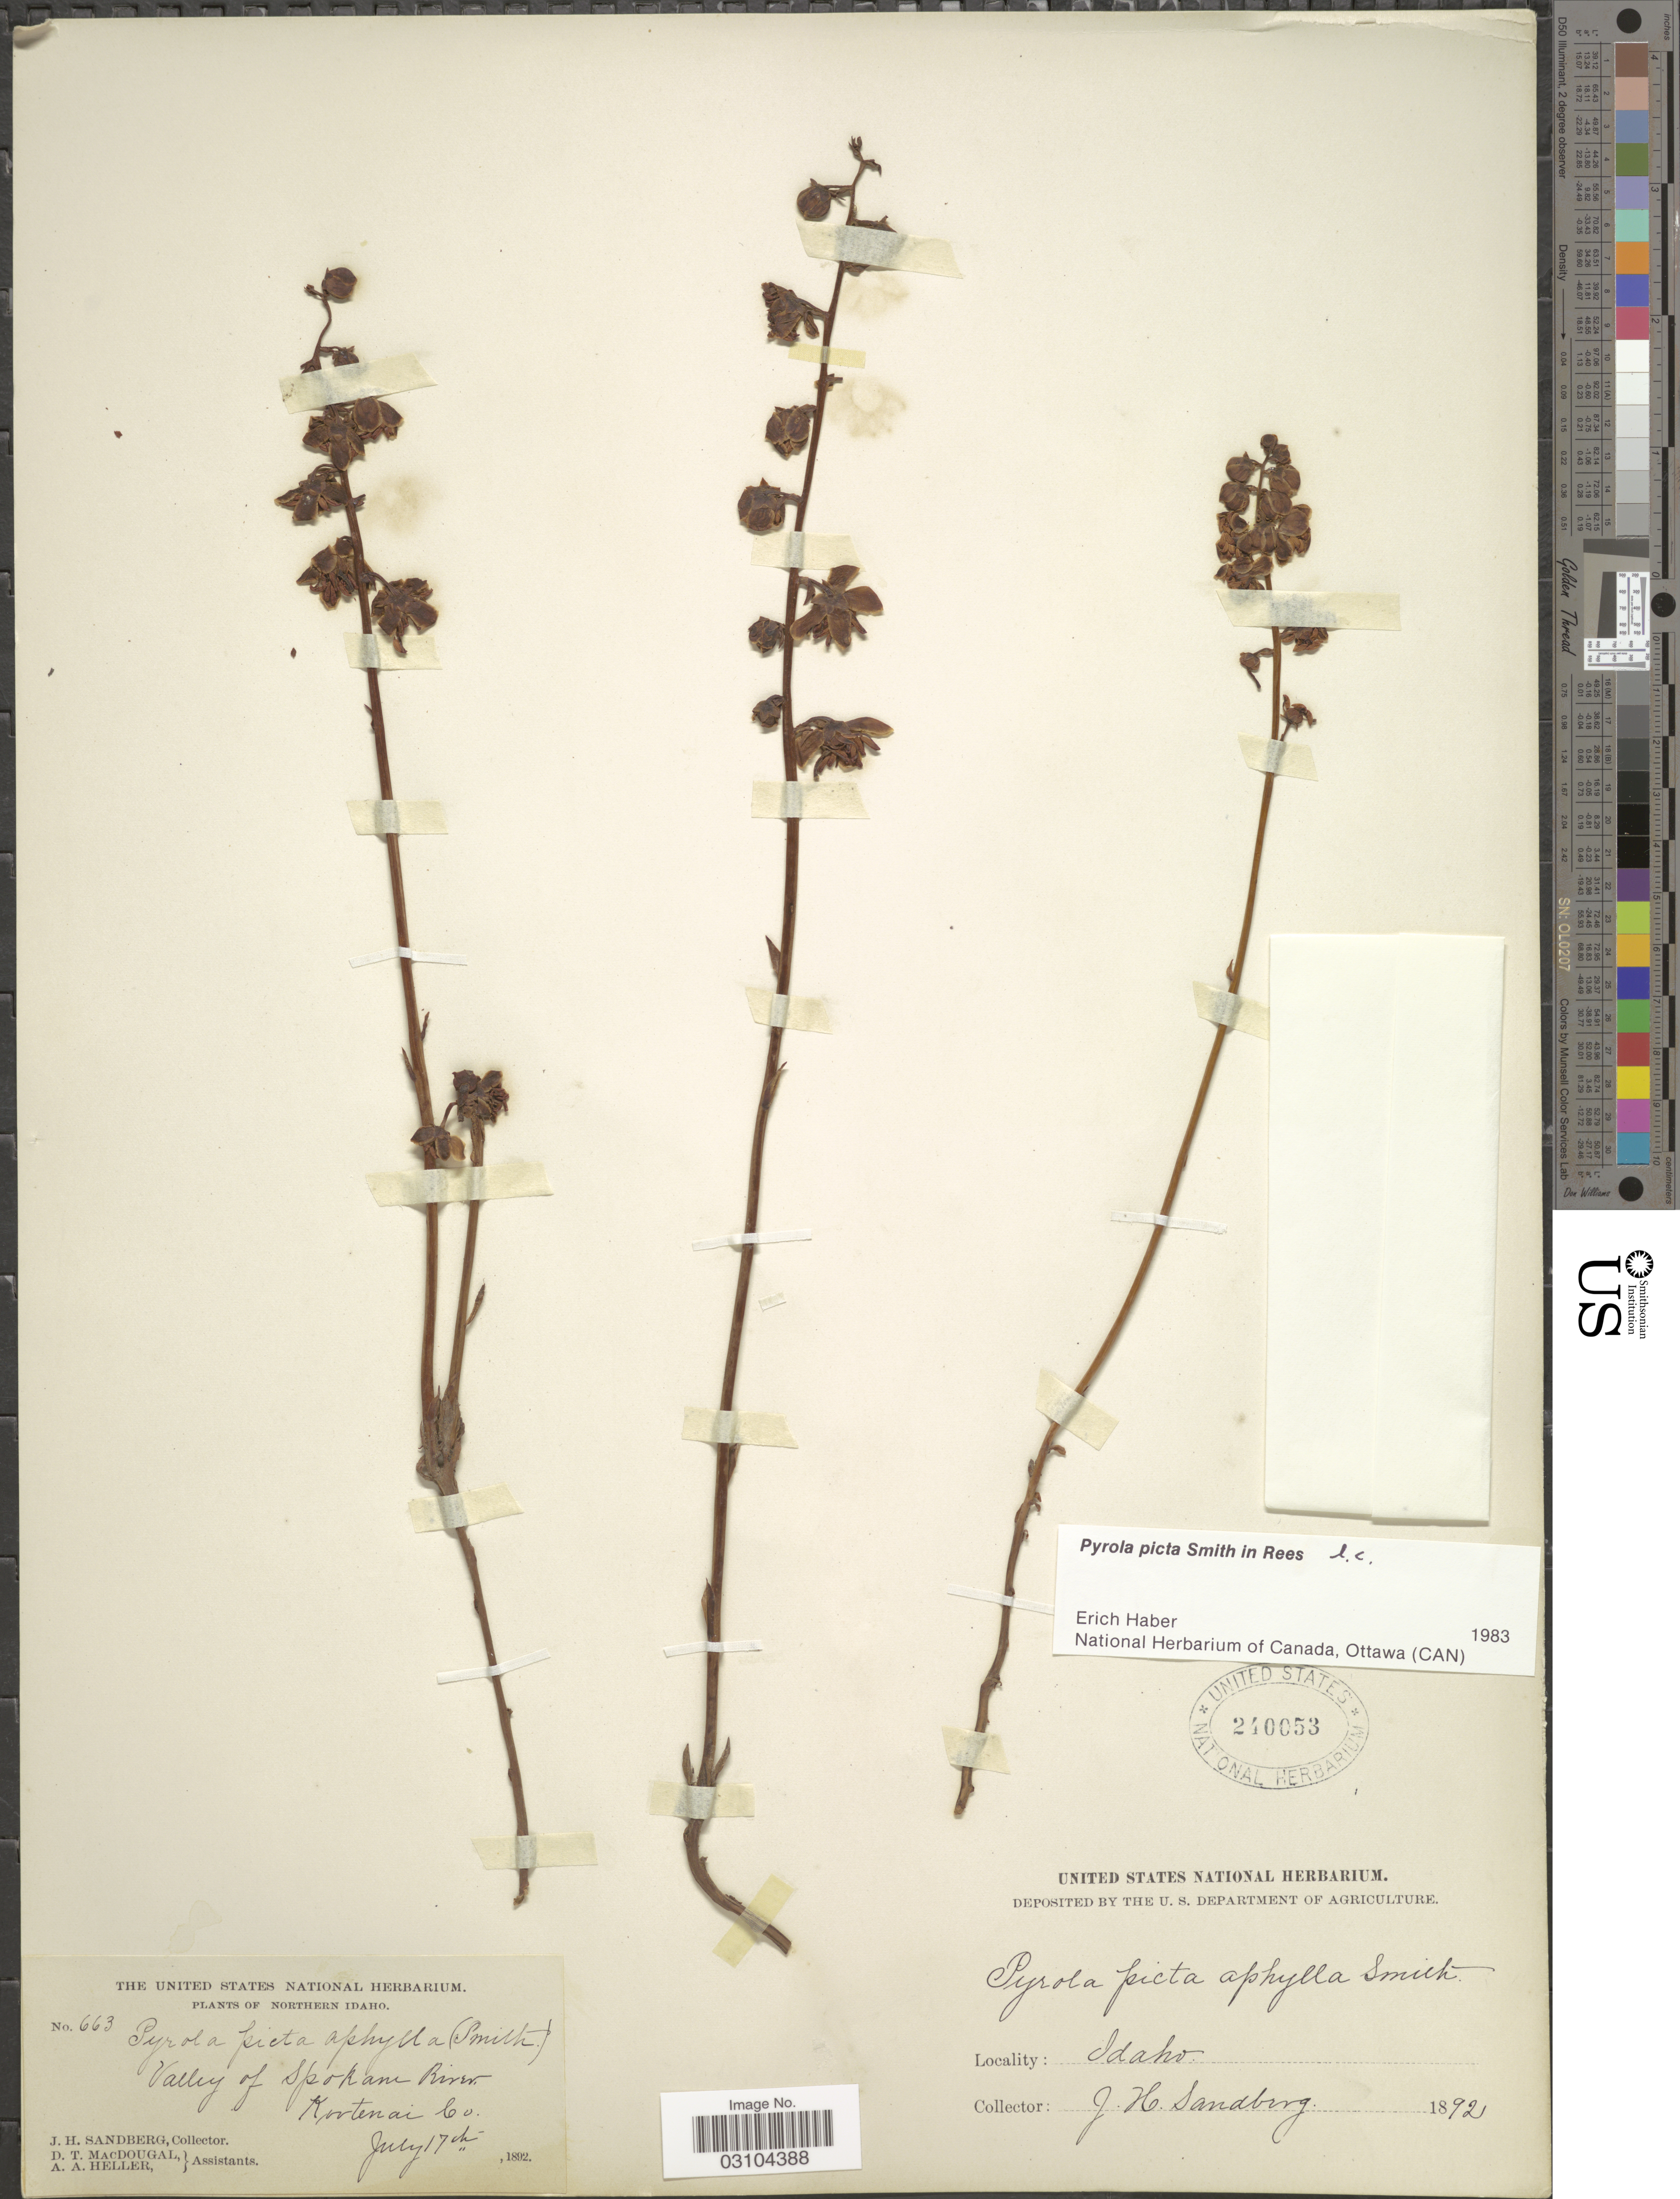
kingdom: Plantae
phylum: Tracheophyta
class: Magnoliopsida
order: Ericales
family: Ericaceae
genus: Pyrola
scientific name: Pyrola picta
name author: Sm. in Rees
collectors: J. H. Sandberg, D. T. MacDougal & A. A. Heller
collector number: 663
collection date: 1892-07-17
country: United States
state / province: Idaho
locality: Northern Idaho, Valley of Spokane River, Kootenai Co.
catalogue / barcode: US 240053